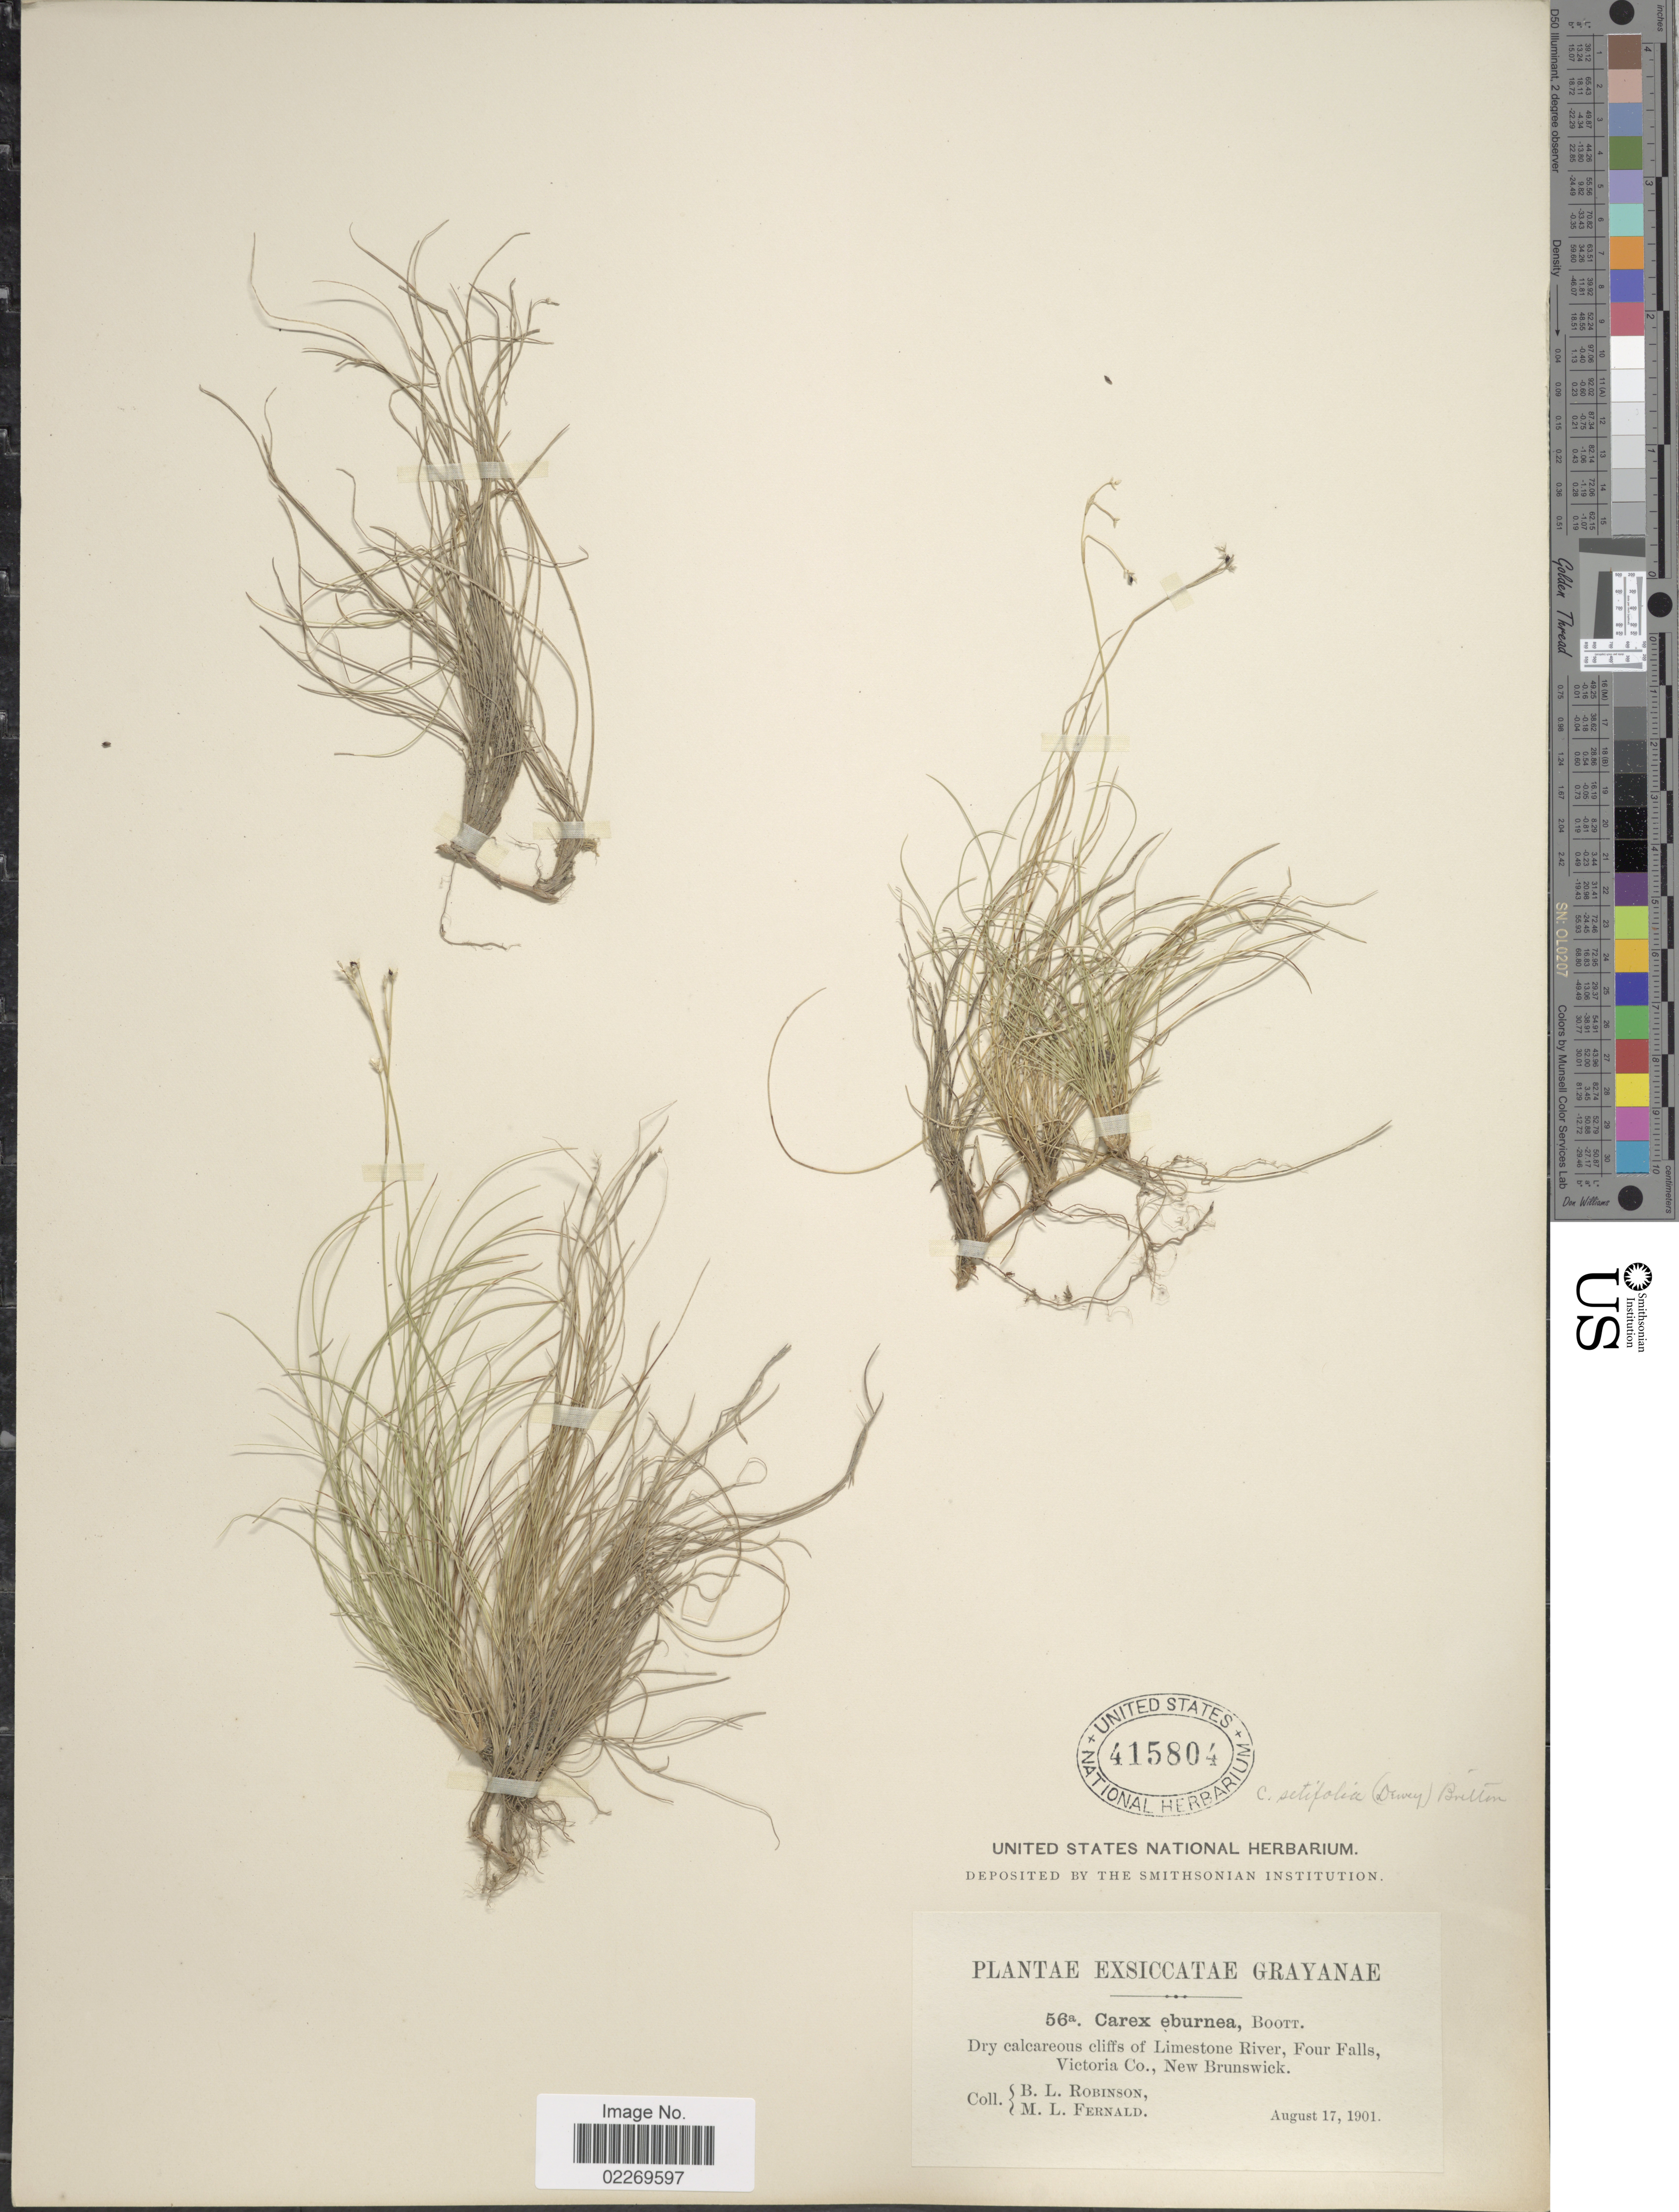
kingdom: Plantae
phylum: Tracheophyta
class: Liliopsida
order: Poales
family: Cyperaceae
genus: Carex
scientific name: Carex eburnea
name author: Boott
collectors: B. L. Robinson & M. L. Fernald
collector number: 56a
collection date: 1901-08-17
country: Canada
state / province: New Brunswick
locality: Cliffs of Limestone River, Four Falls, Victoria Co.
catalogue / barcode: US 415804